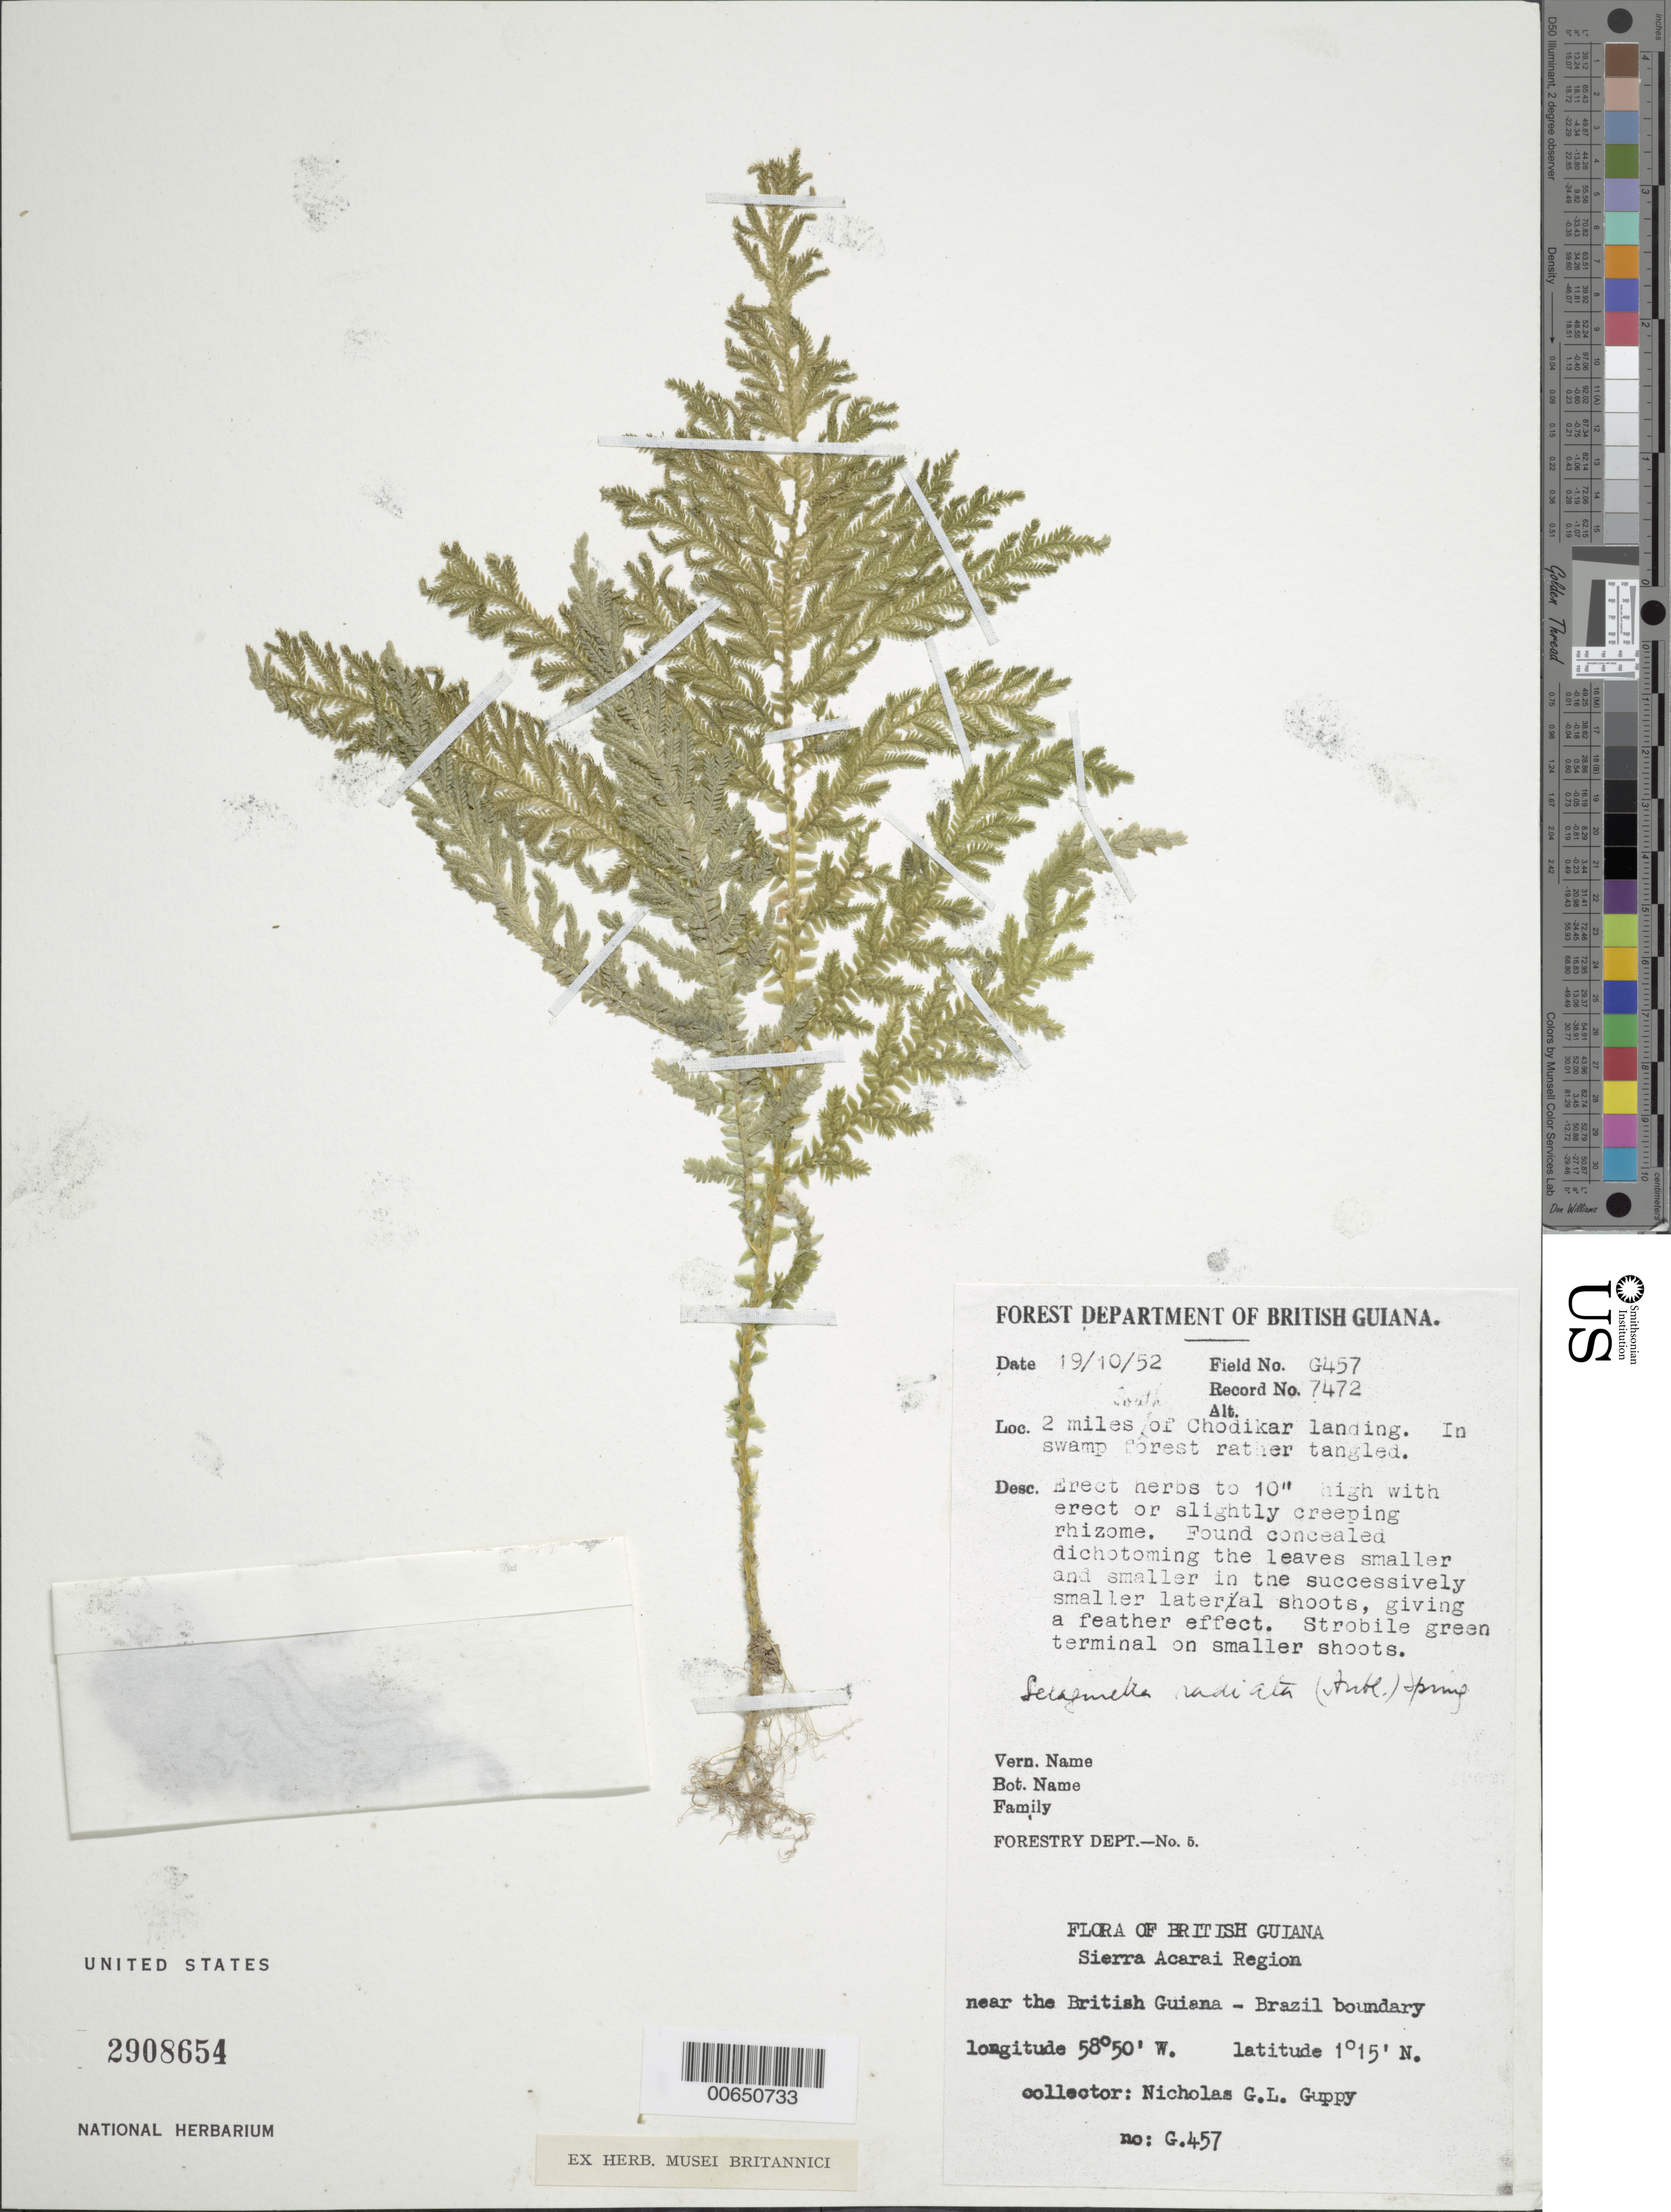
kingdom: Plantae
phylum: Tracheophyta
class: Lycopodiopsida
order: Selaginellales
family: Selaginellaceae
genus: Selaginella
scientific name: Selaginella radiata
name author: (Aubl.) Spring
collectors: N. Guppy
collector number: G 457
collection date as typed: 19-Oct-52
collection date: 1952-10-19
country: Guyana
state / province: U. Takutu-U. Essequibo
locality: Sierra Acarai region, 2 mi S of Chodikar Landing, near British Guiana-Brazil boundary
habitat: In rather tangled swamp forest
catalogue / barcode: US 2908654